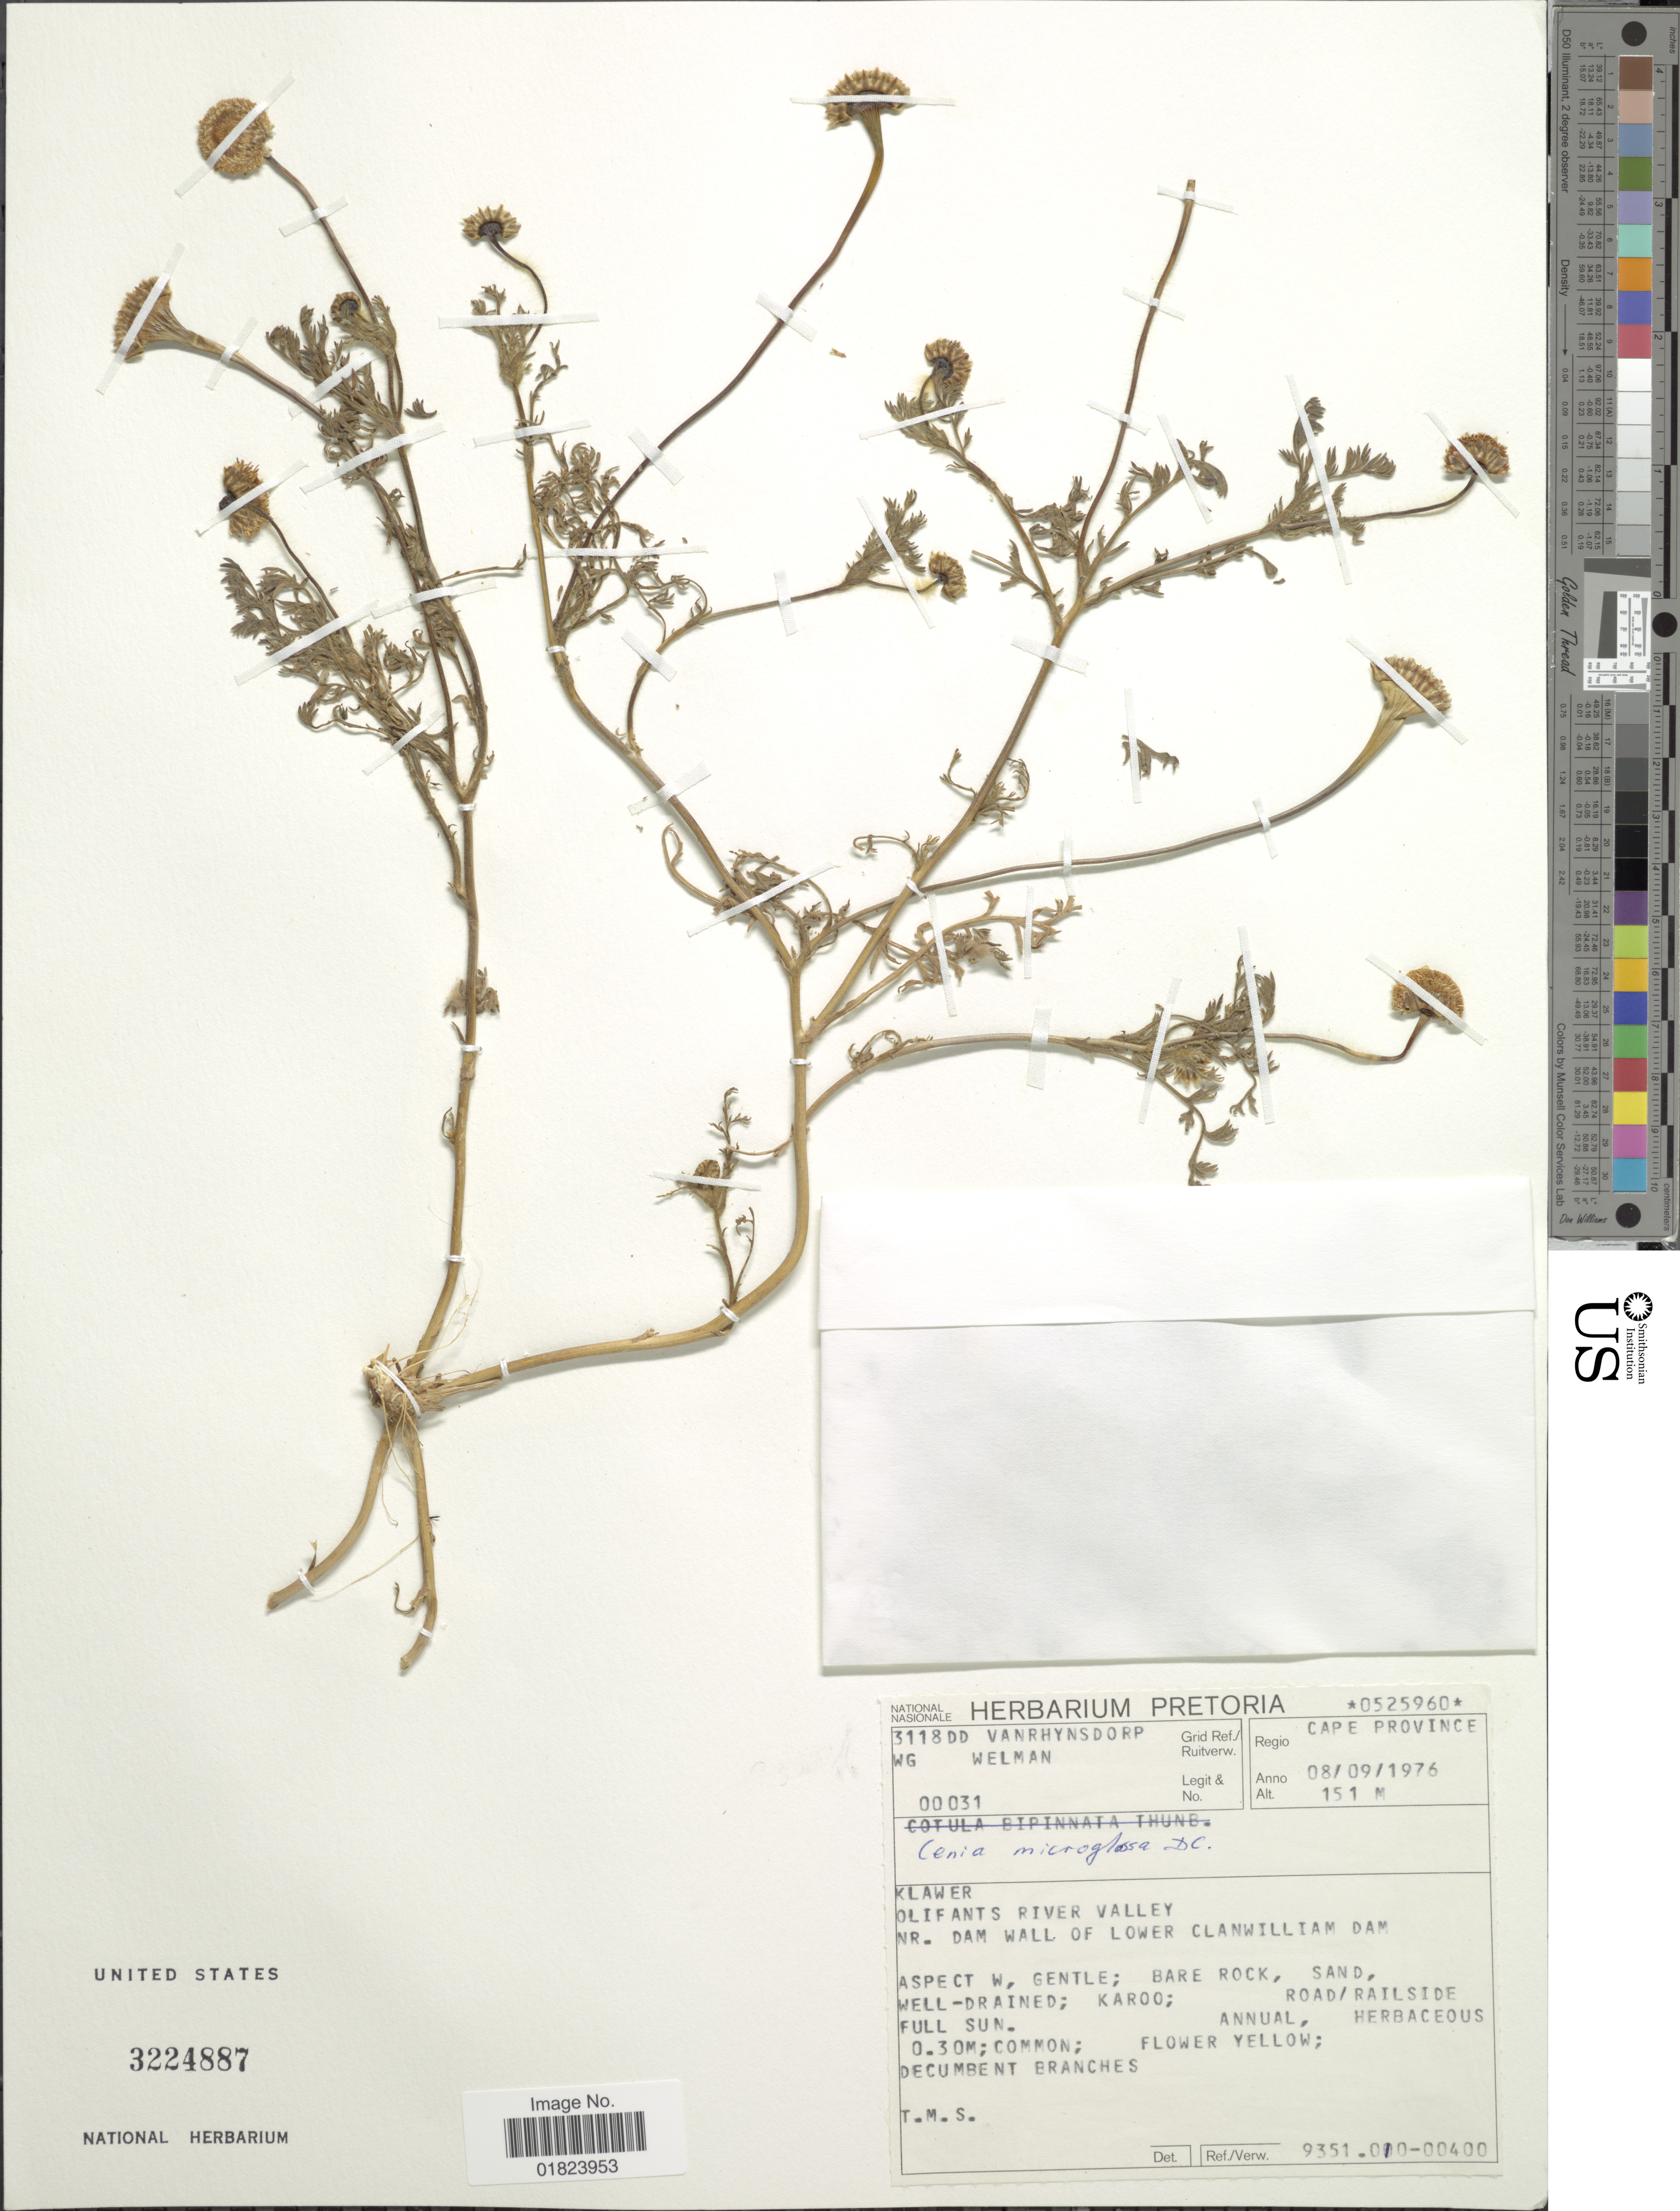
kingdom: Plantae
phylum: Tracheophyta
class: Magnoliopsida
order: Asterales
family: Asteraceae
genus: Cotula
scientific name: Cotula microglossa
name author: O. Hoffm. & Kuntze in Kuntze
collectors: W. G. Welman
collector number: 00031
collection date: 1976-09-08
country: South Africa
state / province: Western Cape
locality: Klawer, Olifants River Valley, NR. Dam Wall of Lower Clanwilliam Dam.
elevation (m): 151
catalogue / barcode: US 3224887